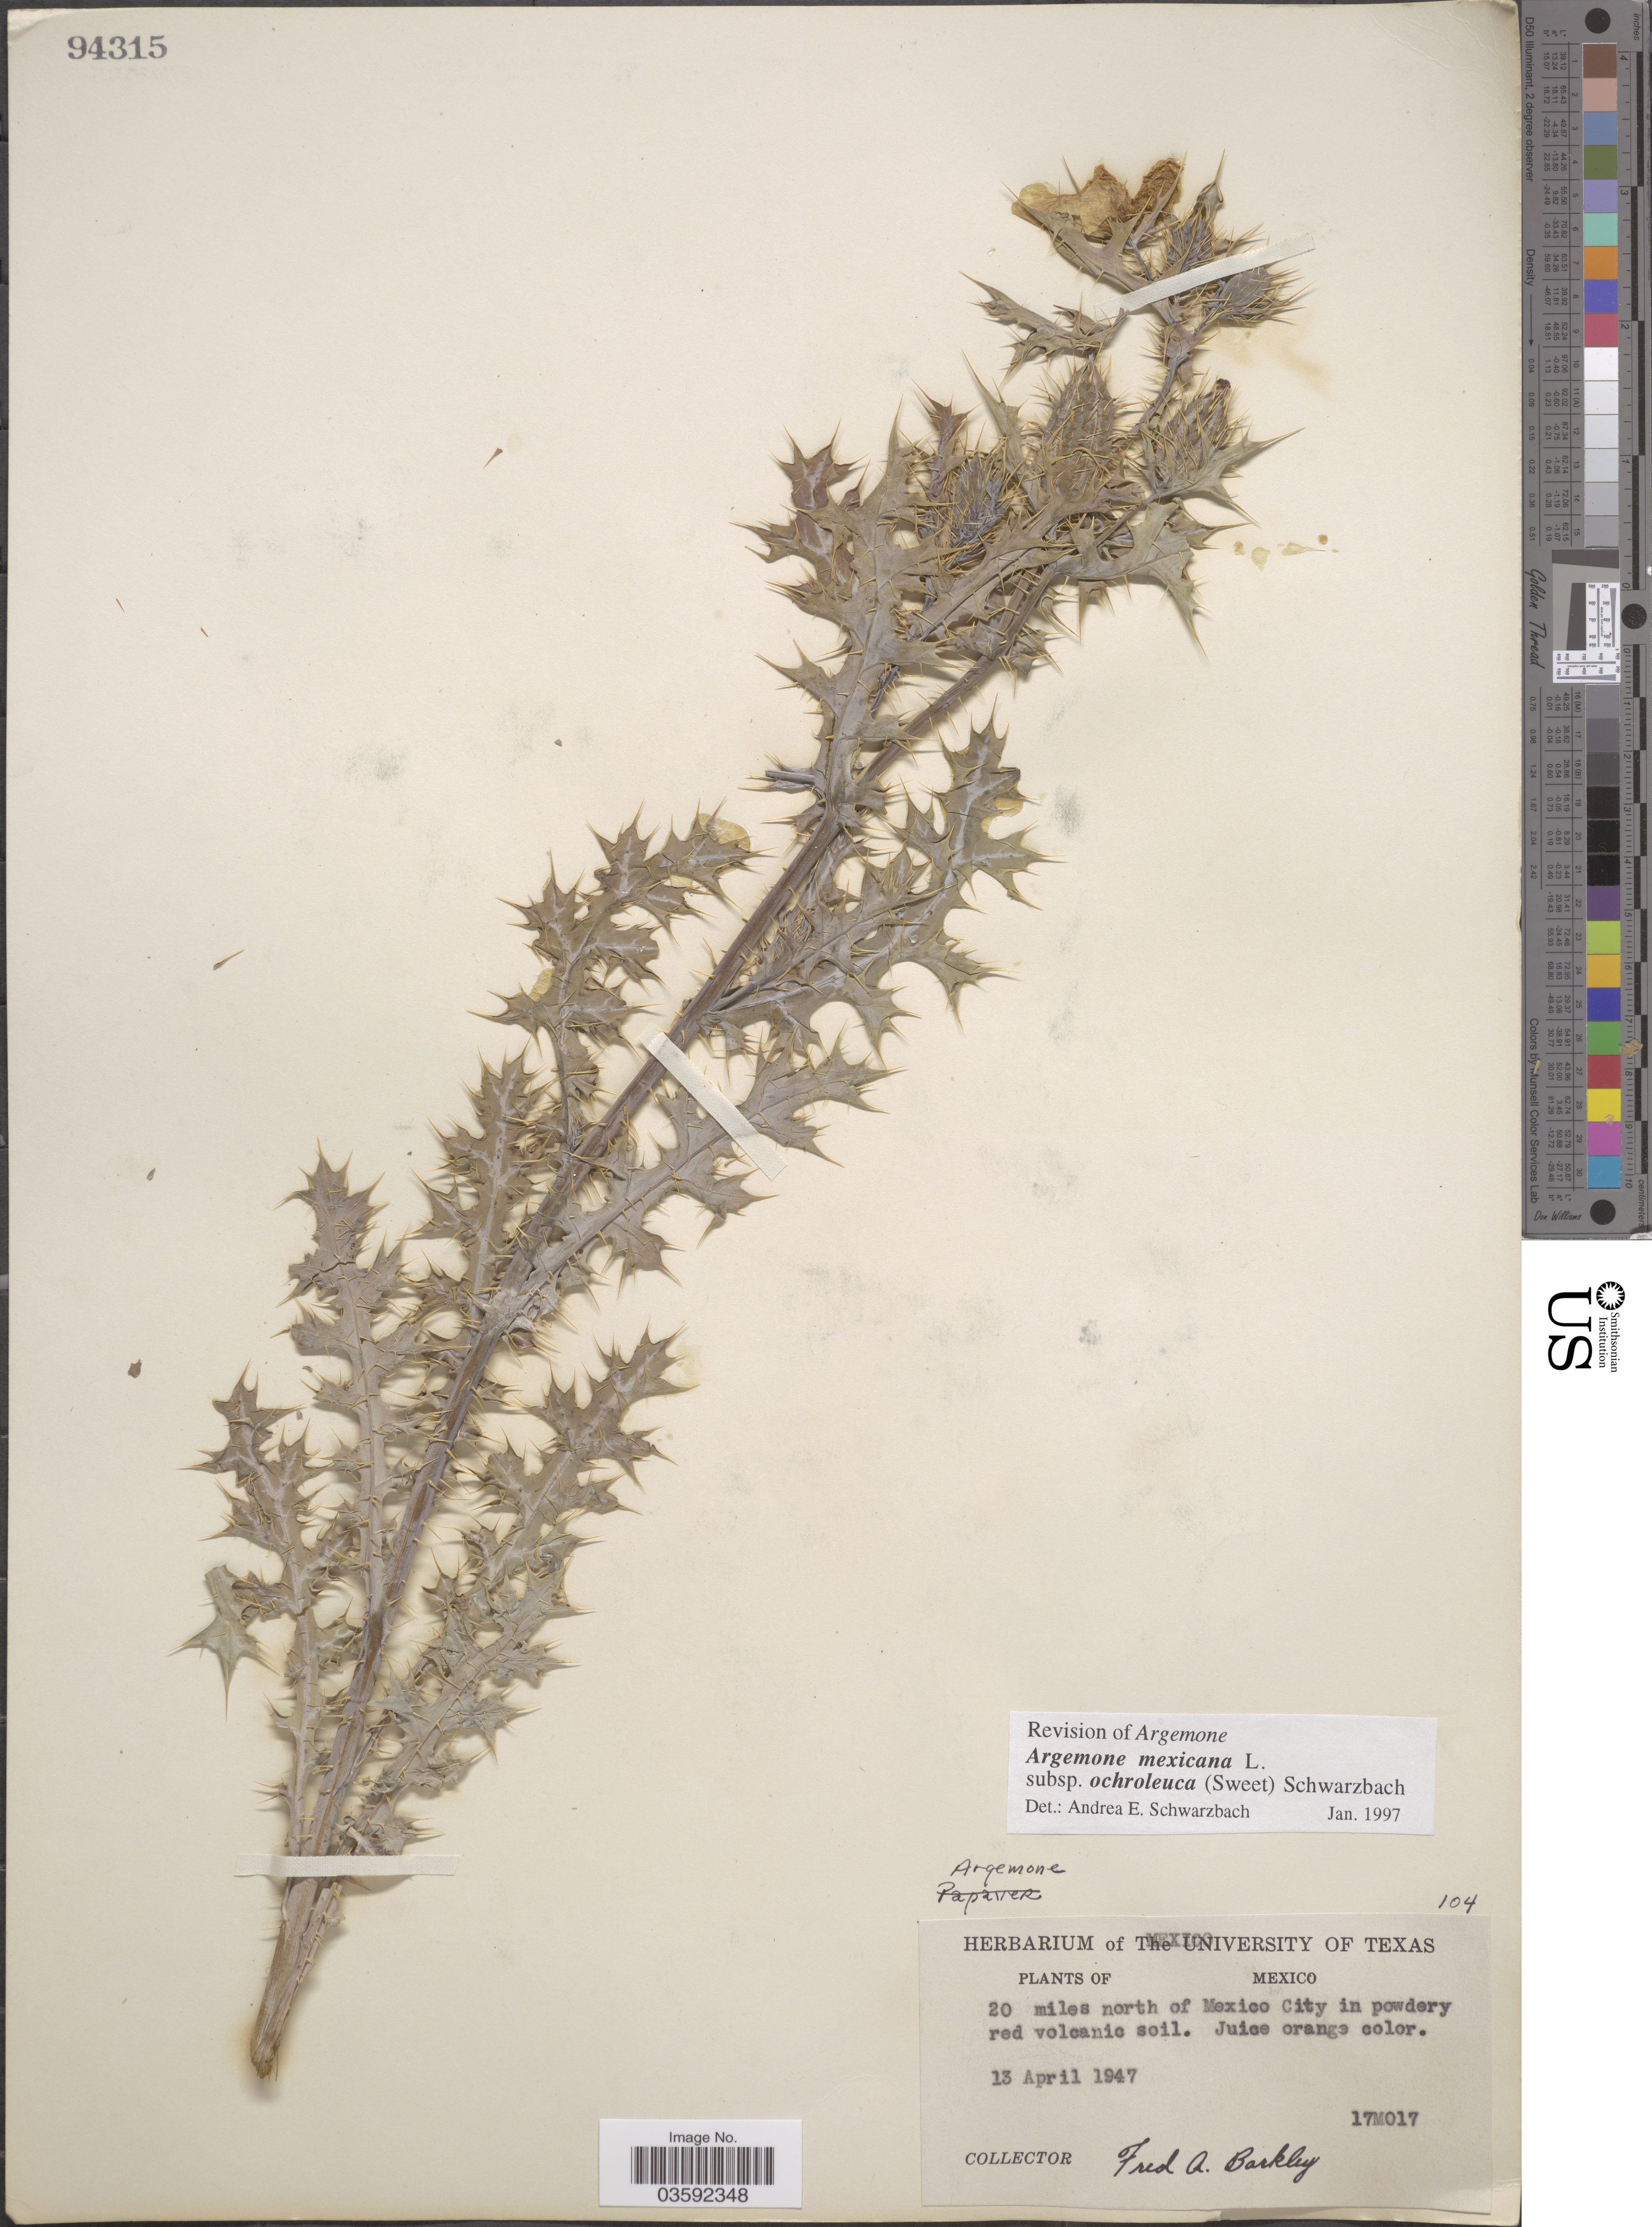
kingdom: Plantae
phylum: Tracheophyta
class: Magnoliopsida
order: Ranunculales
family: Papaveraceae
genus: Argemone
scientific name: Argemone mexicana subsp. ochroleuca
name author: (Sweet) Schwarzbach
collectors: F. A. Barkley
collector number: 17M017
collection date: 1947-04-13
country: Mexico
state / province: México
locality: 20 miles north of Mexico City.